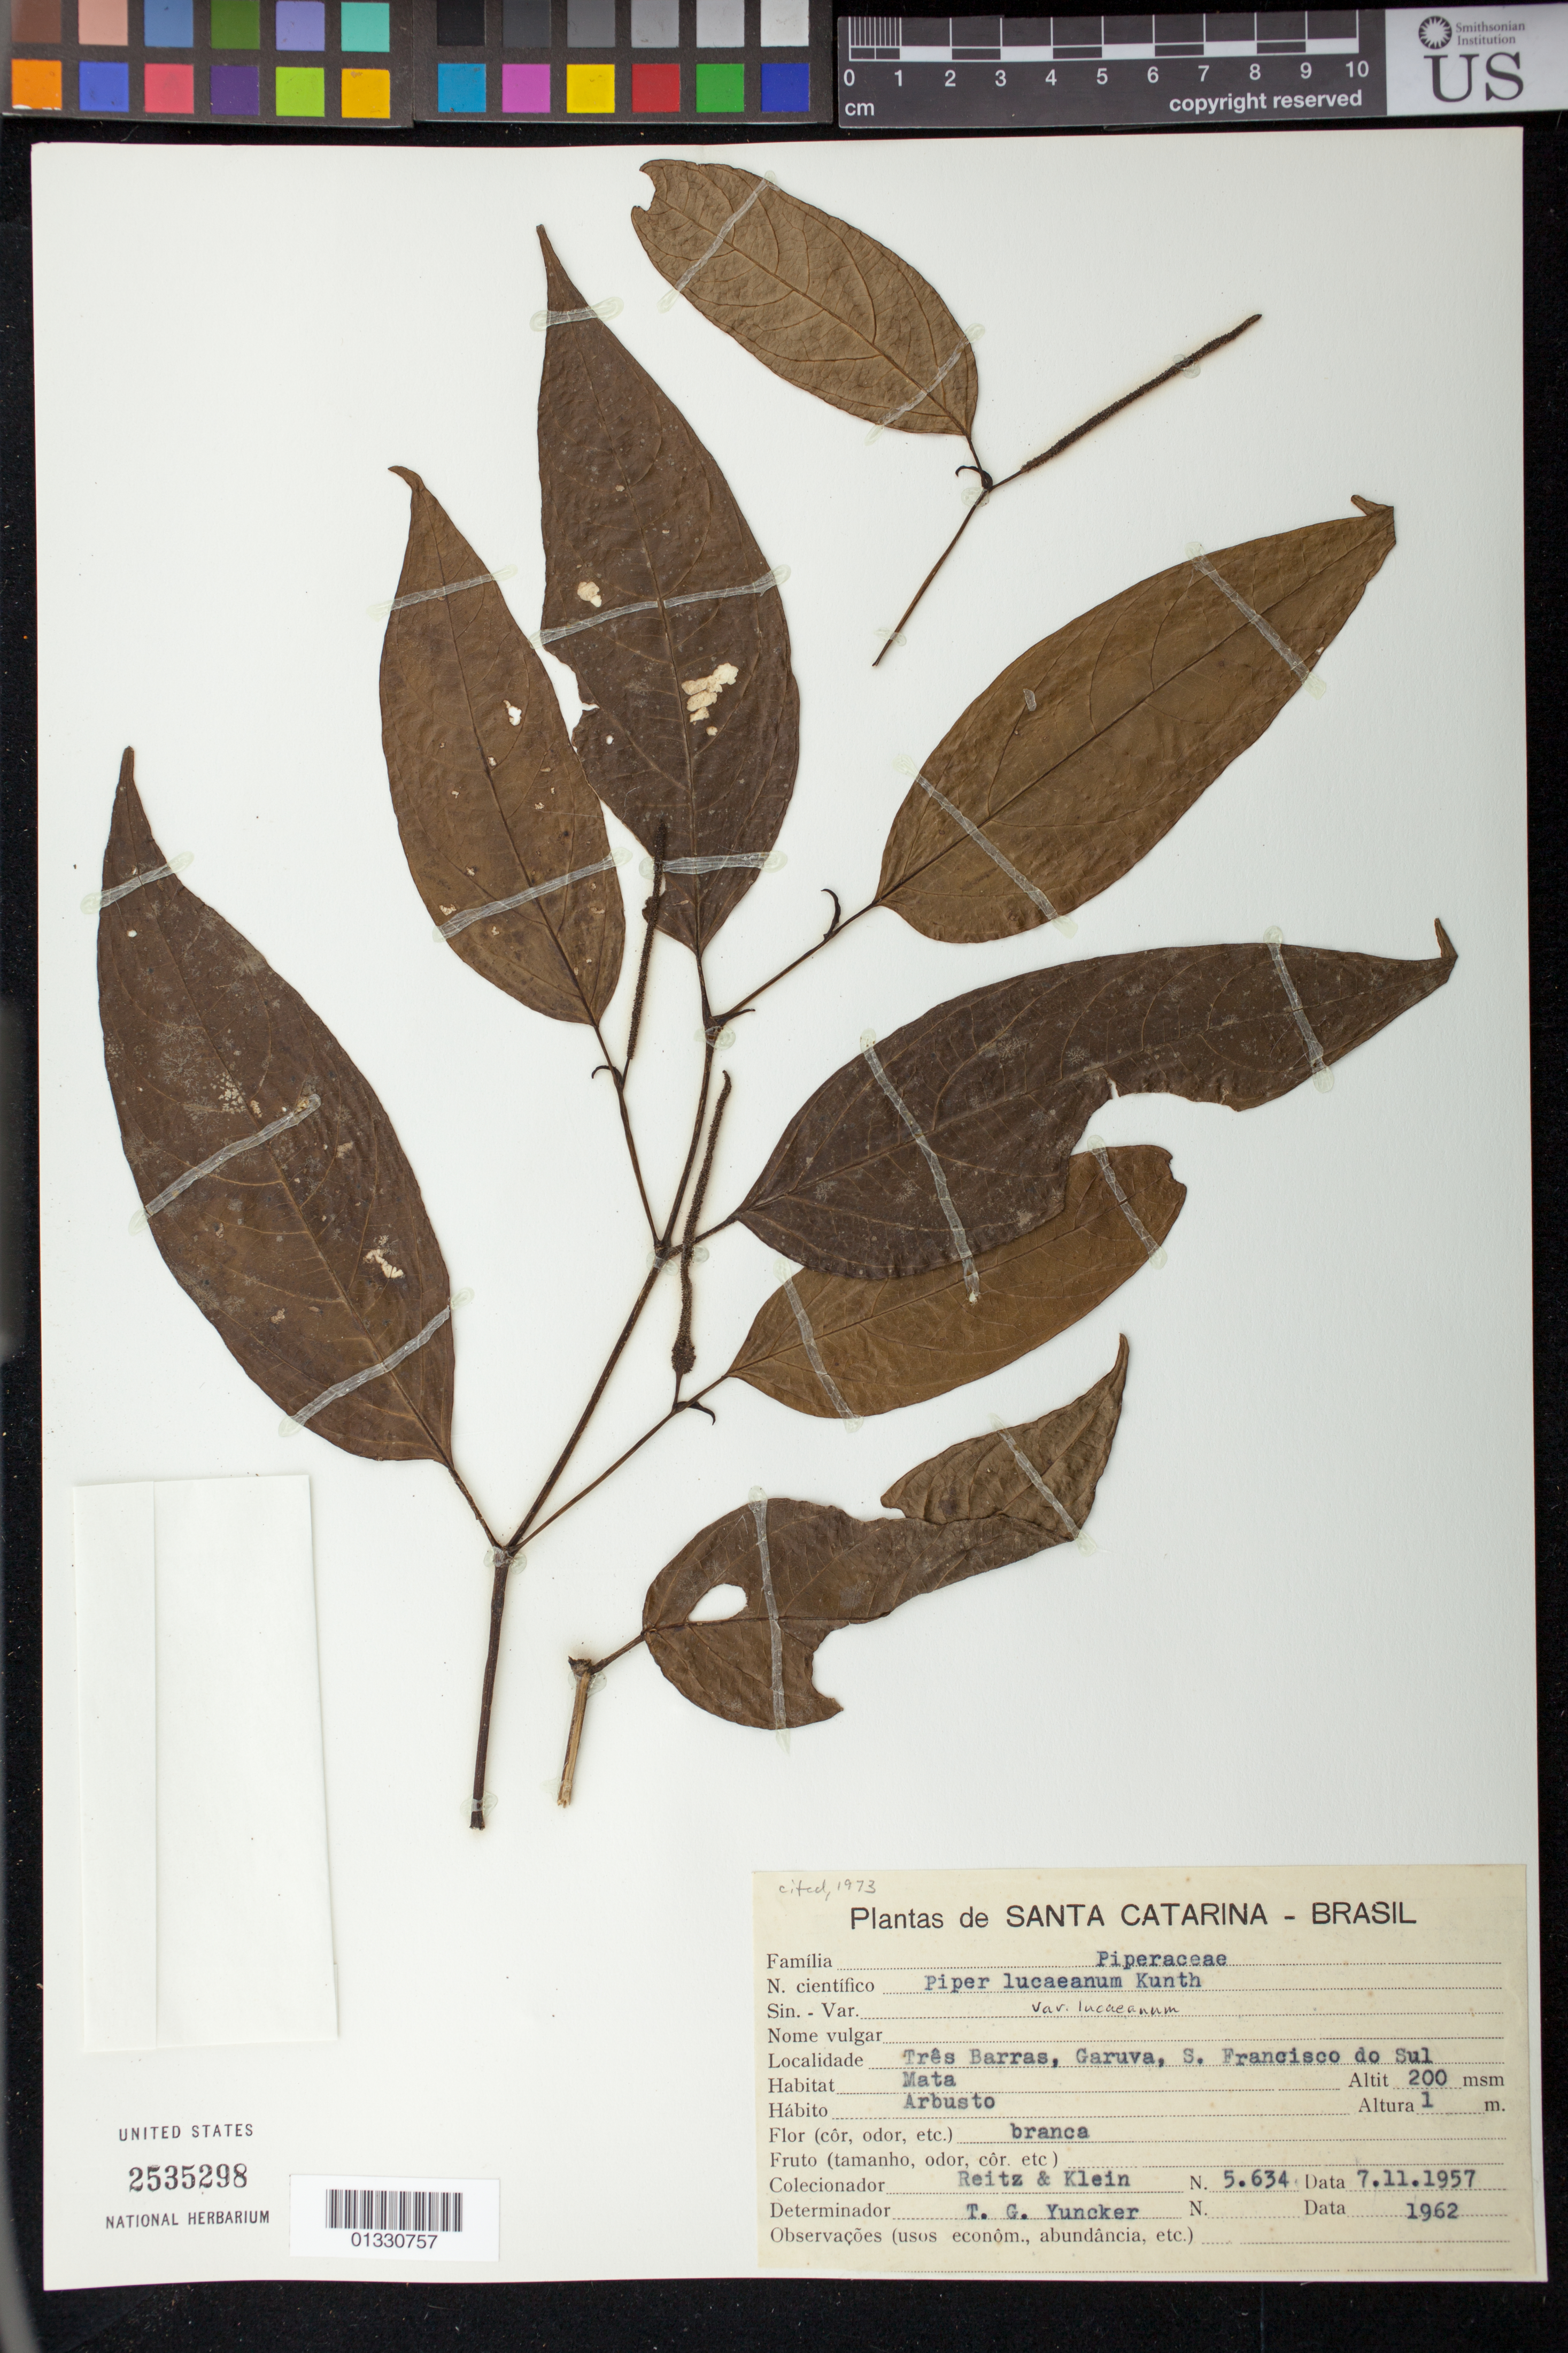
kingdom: Plantae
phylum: Tracheophyta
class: Magnoliopsida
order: Piperales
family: Piperaceae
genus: Piper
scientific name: Piper lucaeanum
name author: Kunth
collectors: R. Reitz & R. M. Klein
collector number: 5634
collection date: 1957-11-07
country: Brazil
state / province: Santa Catarina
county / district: São Francisco do Sul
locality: Três Barras, Garuva.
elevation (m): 200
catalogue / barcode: US 2535298